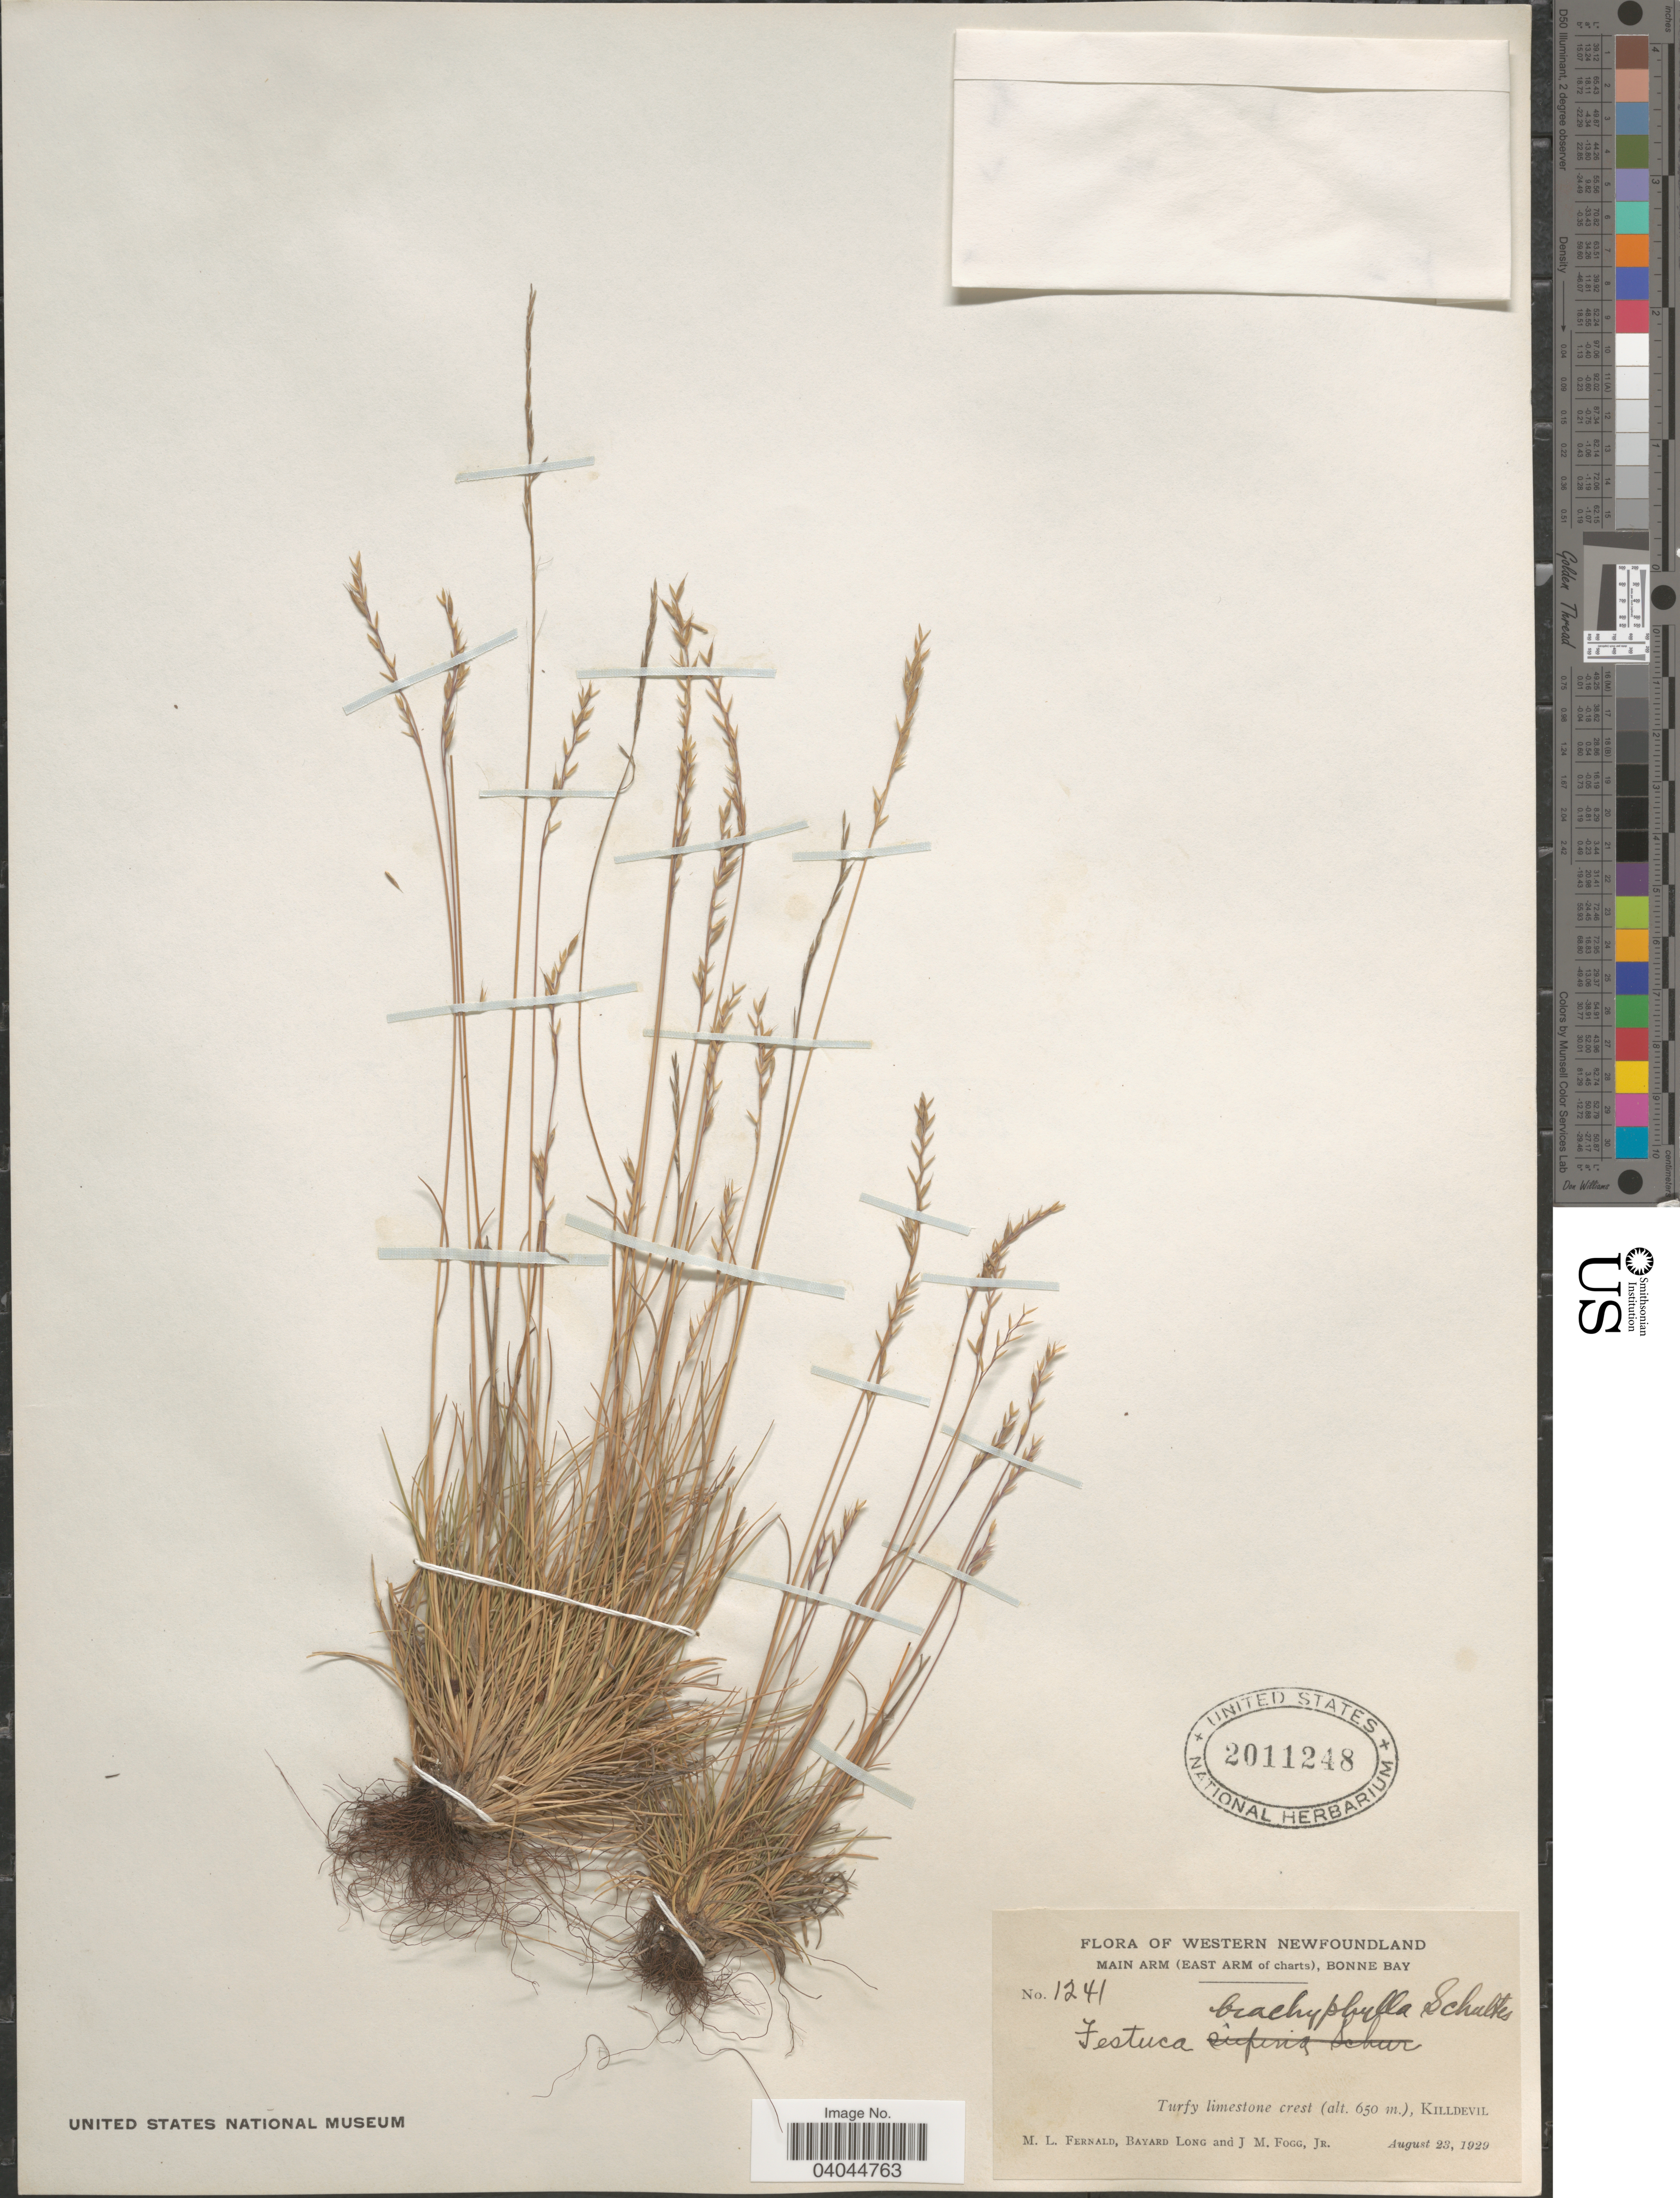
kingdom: Plantae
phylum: Tracheophyta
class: Liliopsida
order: Poales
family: Poaceae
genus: Festuca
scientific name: Festuca ovina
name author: L.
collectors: M. L. Fernald, B. Long & J. Fogg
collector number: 1241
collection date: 1929-08-23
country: Canada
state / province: Newfoundland and Labrador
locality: Western Newfoundland. Main Arm (East Arm of charts), Bonne Bay. Turfy limestone crest, Killdevil.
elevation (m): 650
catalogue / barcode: US 2011248